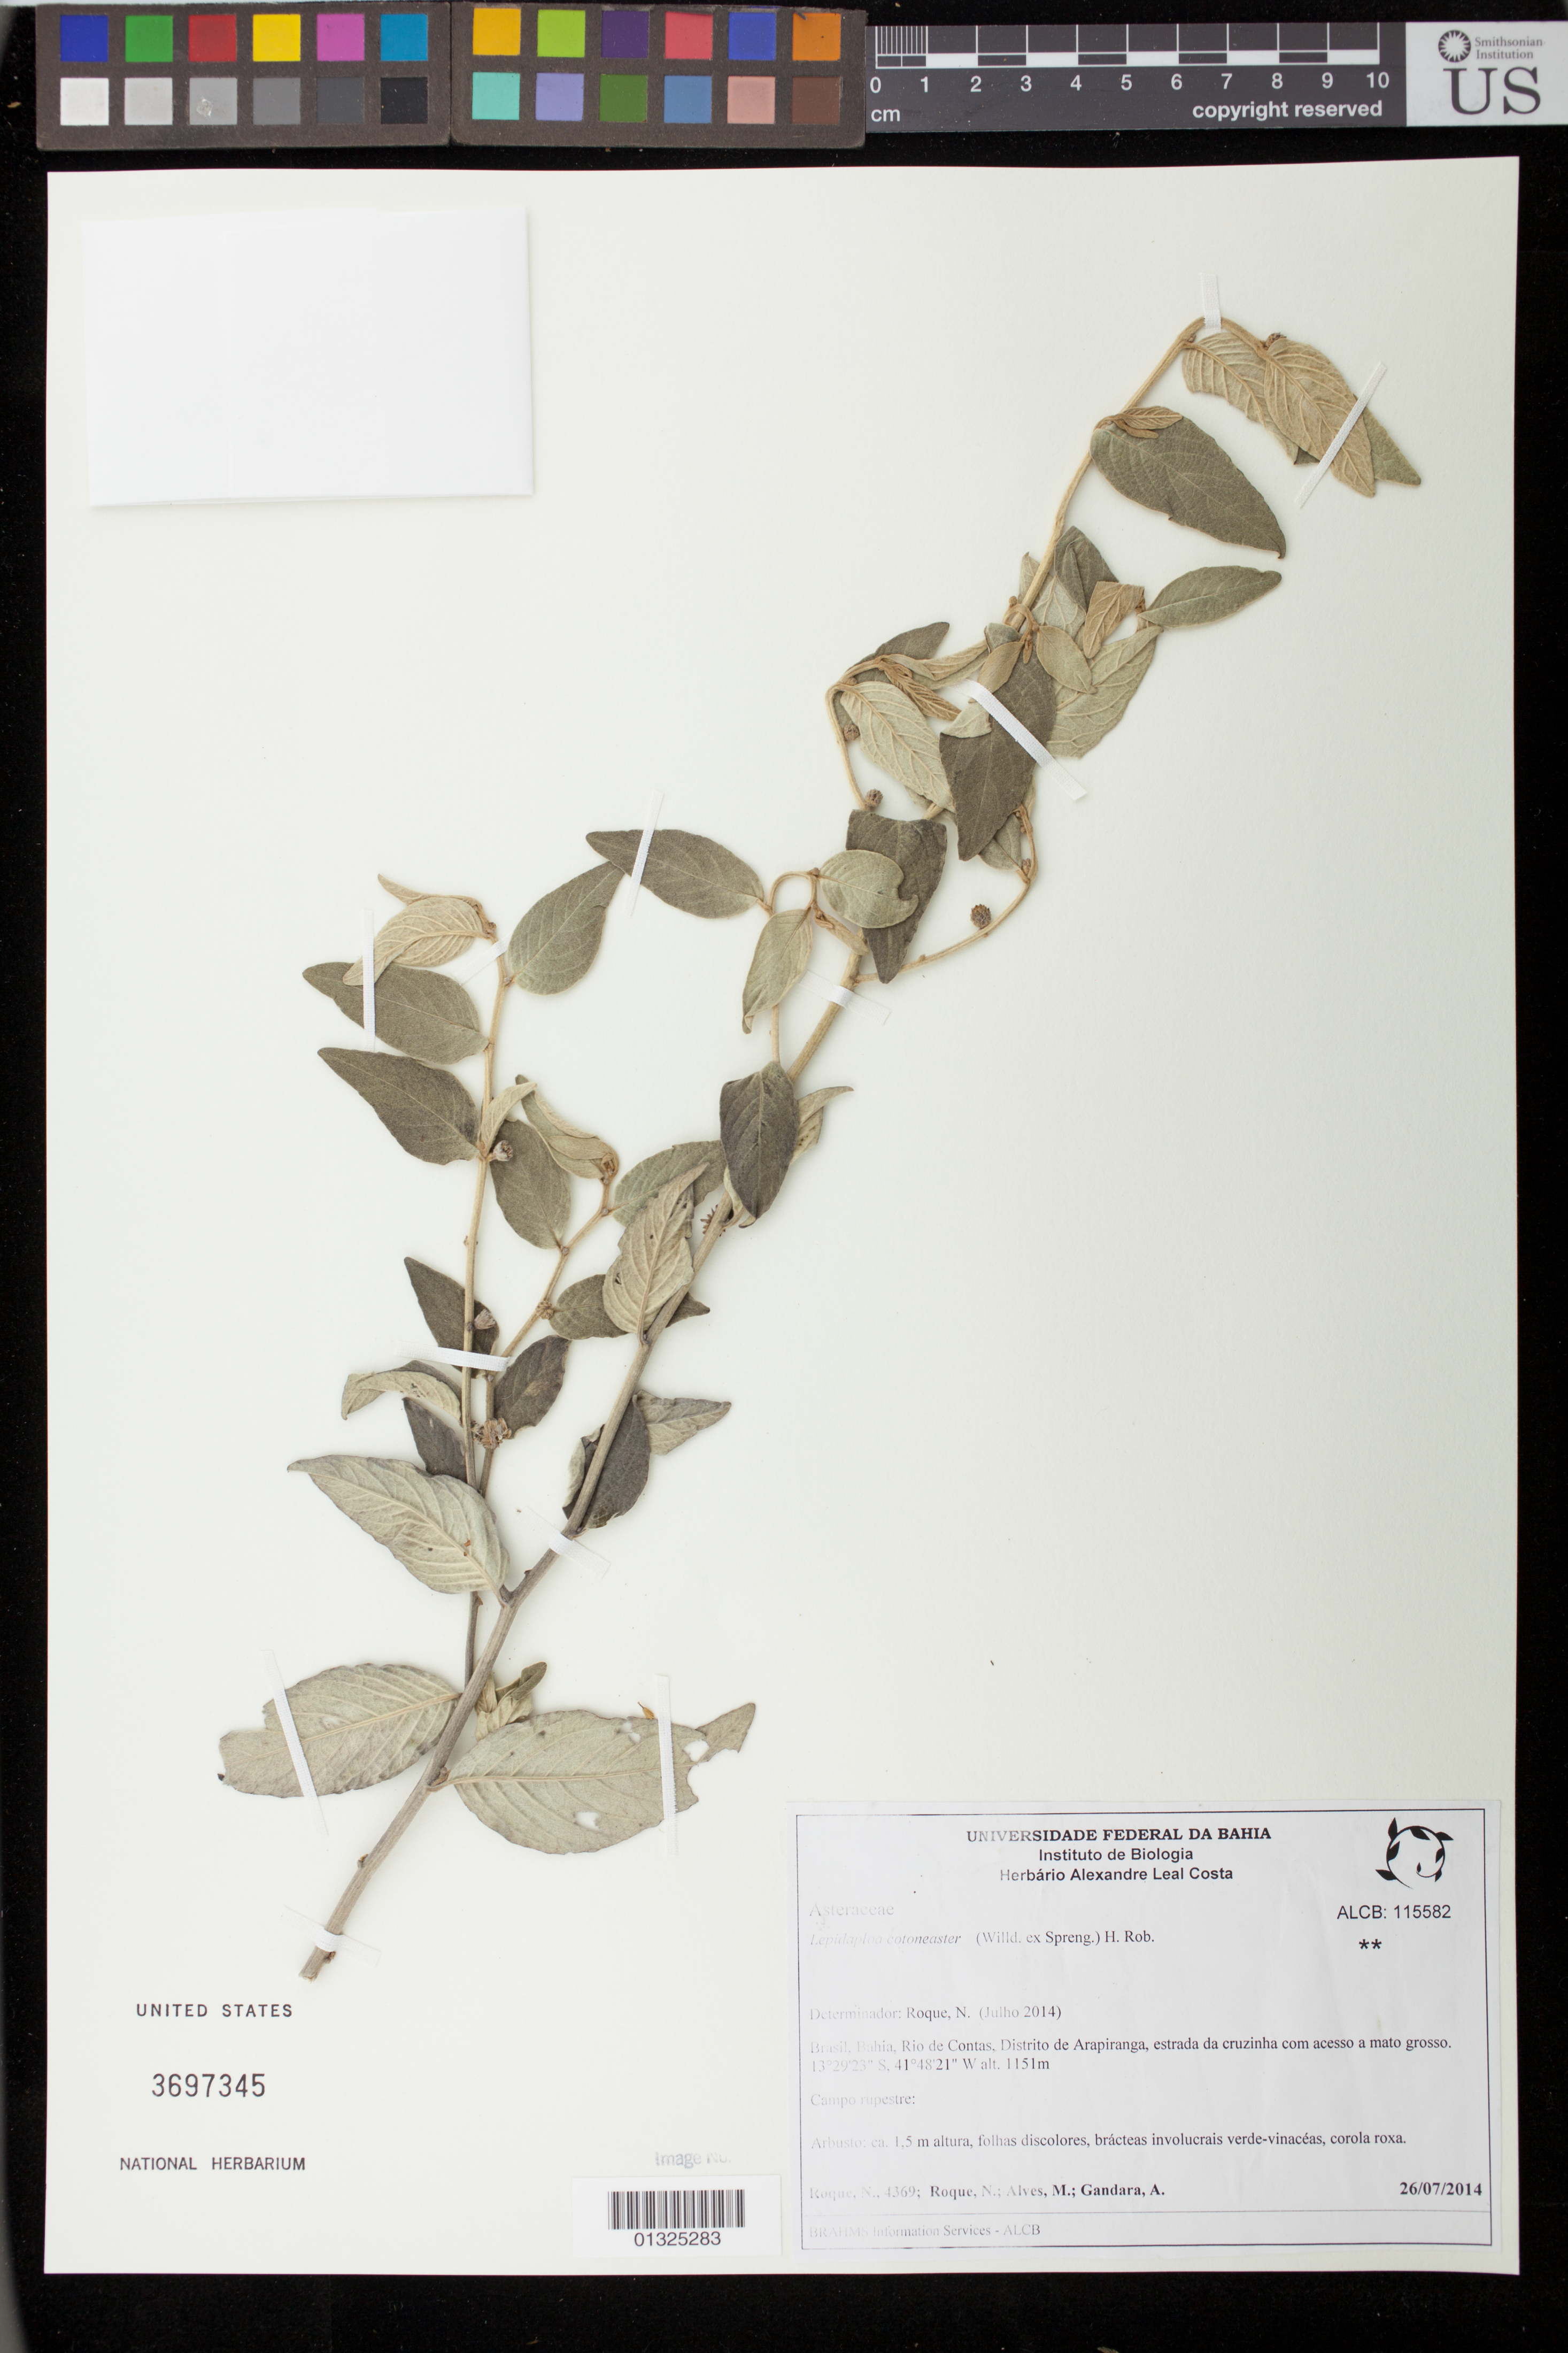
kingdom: Plantae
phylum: Tracheophyta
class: Magnoliopsida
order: Asterales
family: Asteraceae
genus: Lepidaploa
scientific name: Lepidaploa cotoneaster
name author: (Willd. ex Spreng.) H. Rob.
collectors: N. Roque, M. Alves & A. Gándara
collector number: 4369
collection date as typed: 26 July 2014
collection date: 2014-07-26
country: Brazil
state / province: Bahia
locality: Rio de Contas, Distrito de Arapiranga, estrada da cruzinha com acesso a mato grosso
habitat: Campo rupestre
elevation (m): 1151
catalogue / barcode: US 3697345